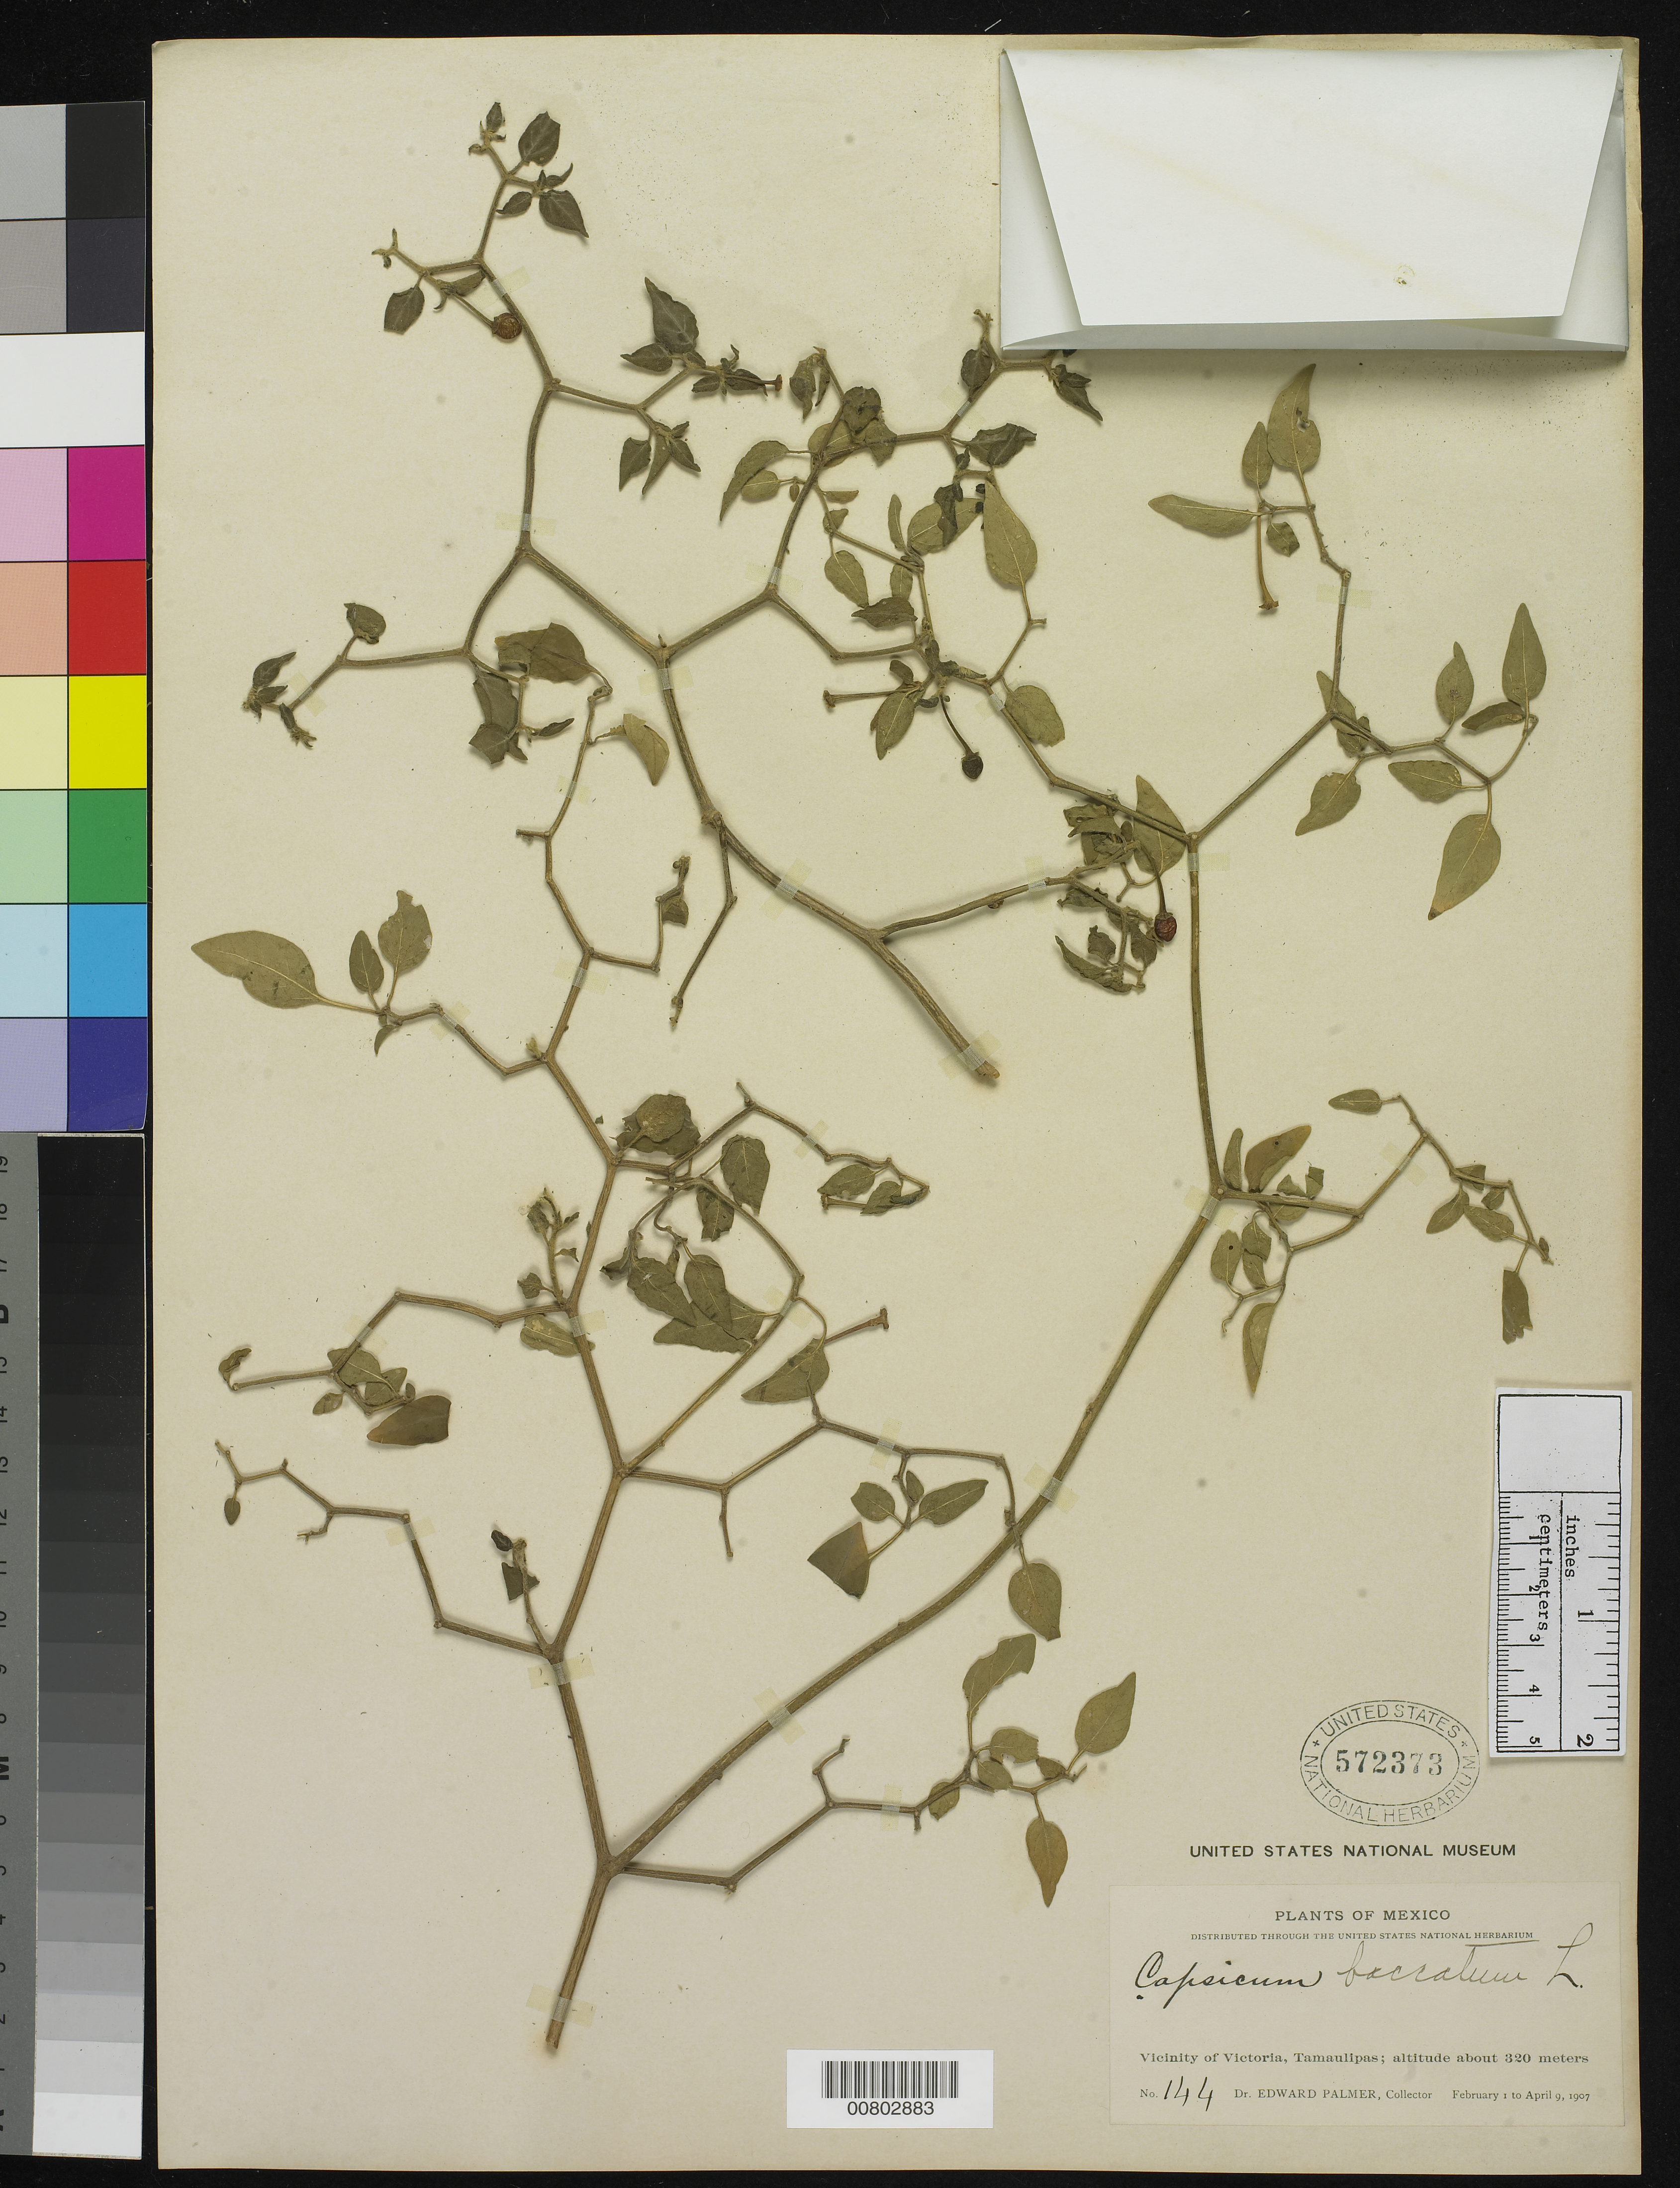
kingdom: Plantae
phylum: Tracheophyta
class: Magnoliopsida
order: Solanales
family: Solanaceae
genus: Capsicum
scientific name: Capsicum baccatum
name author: L.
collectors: E. Palmer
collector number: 144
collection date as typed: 01 Feb 1907 to 09 Apr 1907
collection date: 1907-02-01/1907-04-09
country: Mexico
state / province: Tamaulipas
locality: Vicinity of Victoria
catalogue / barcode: US 572373